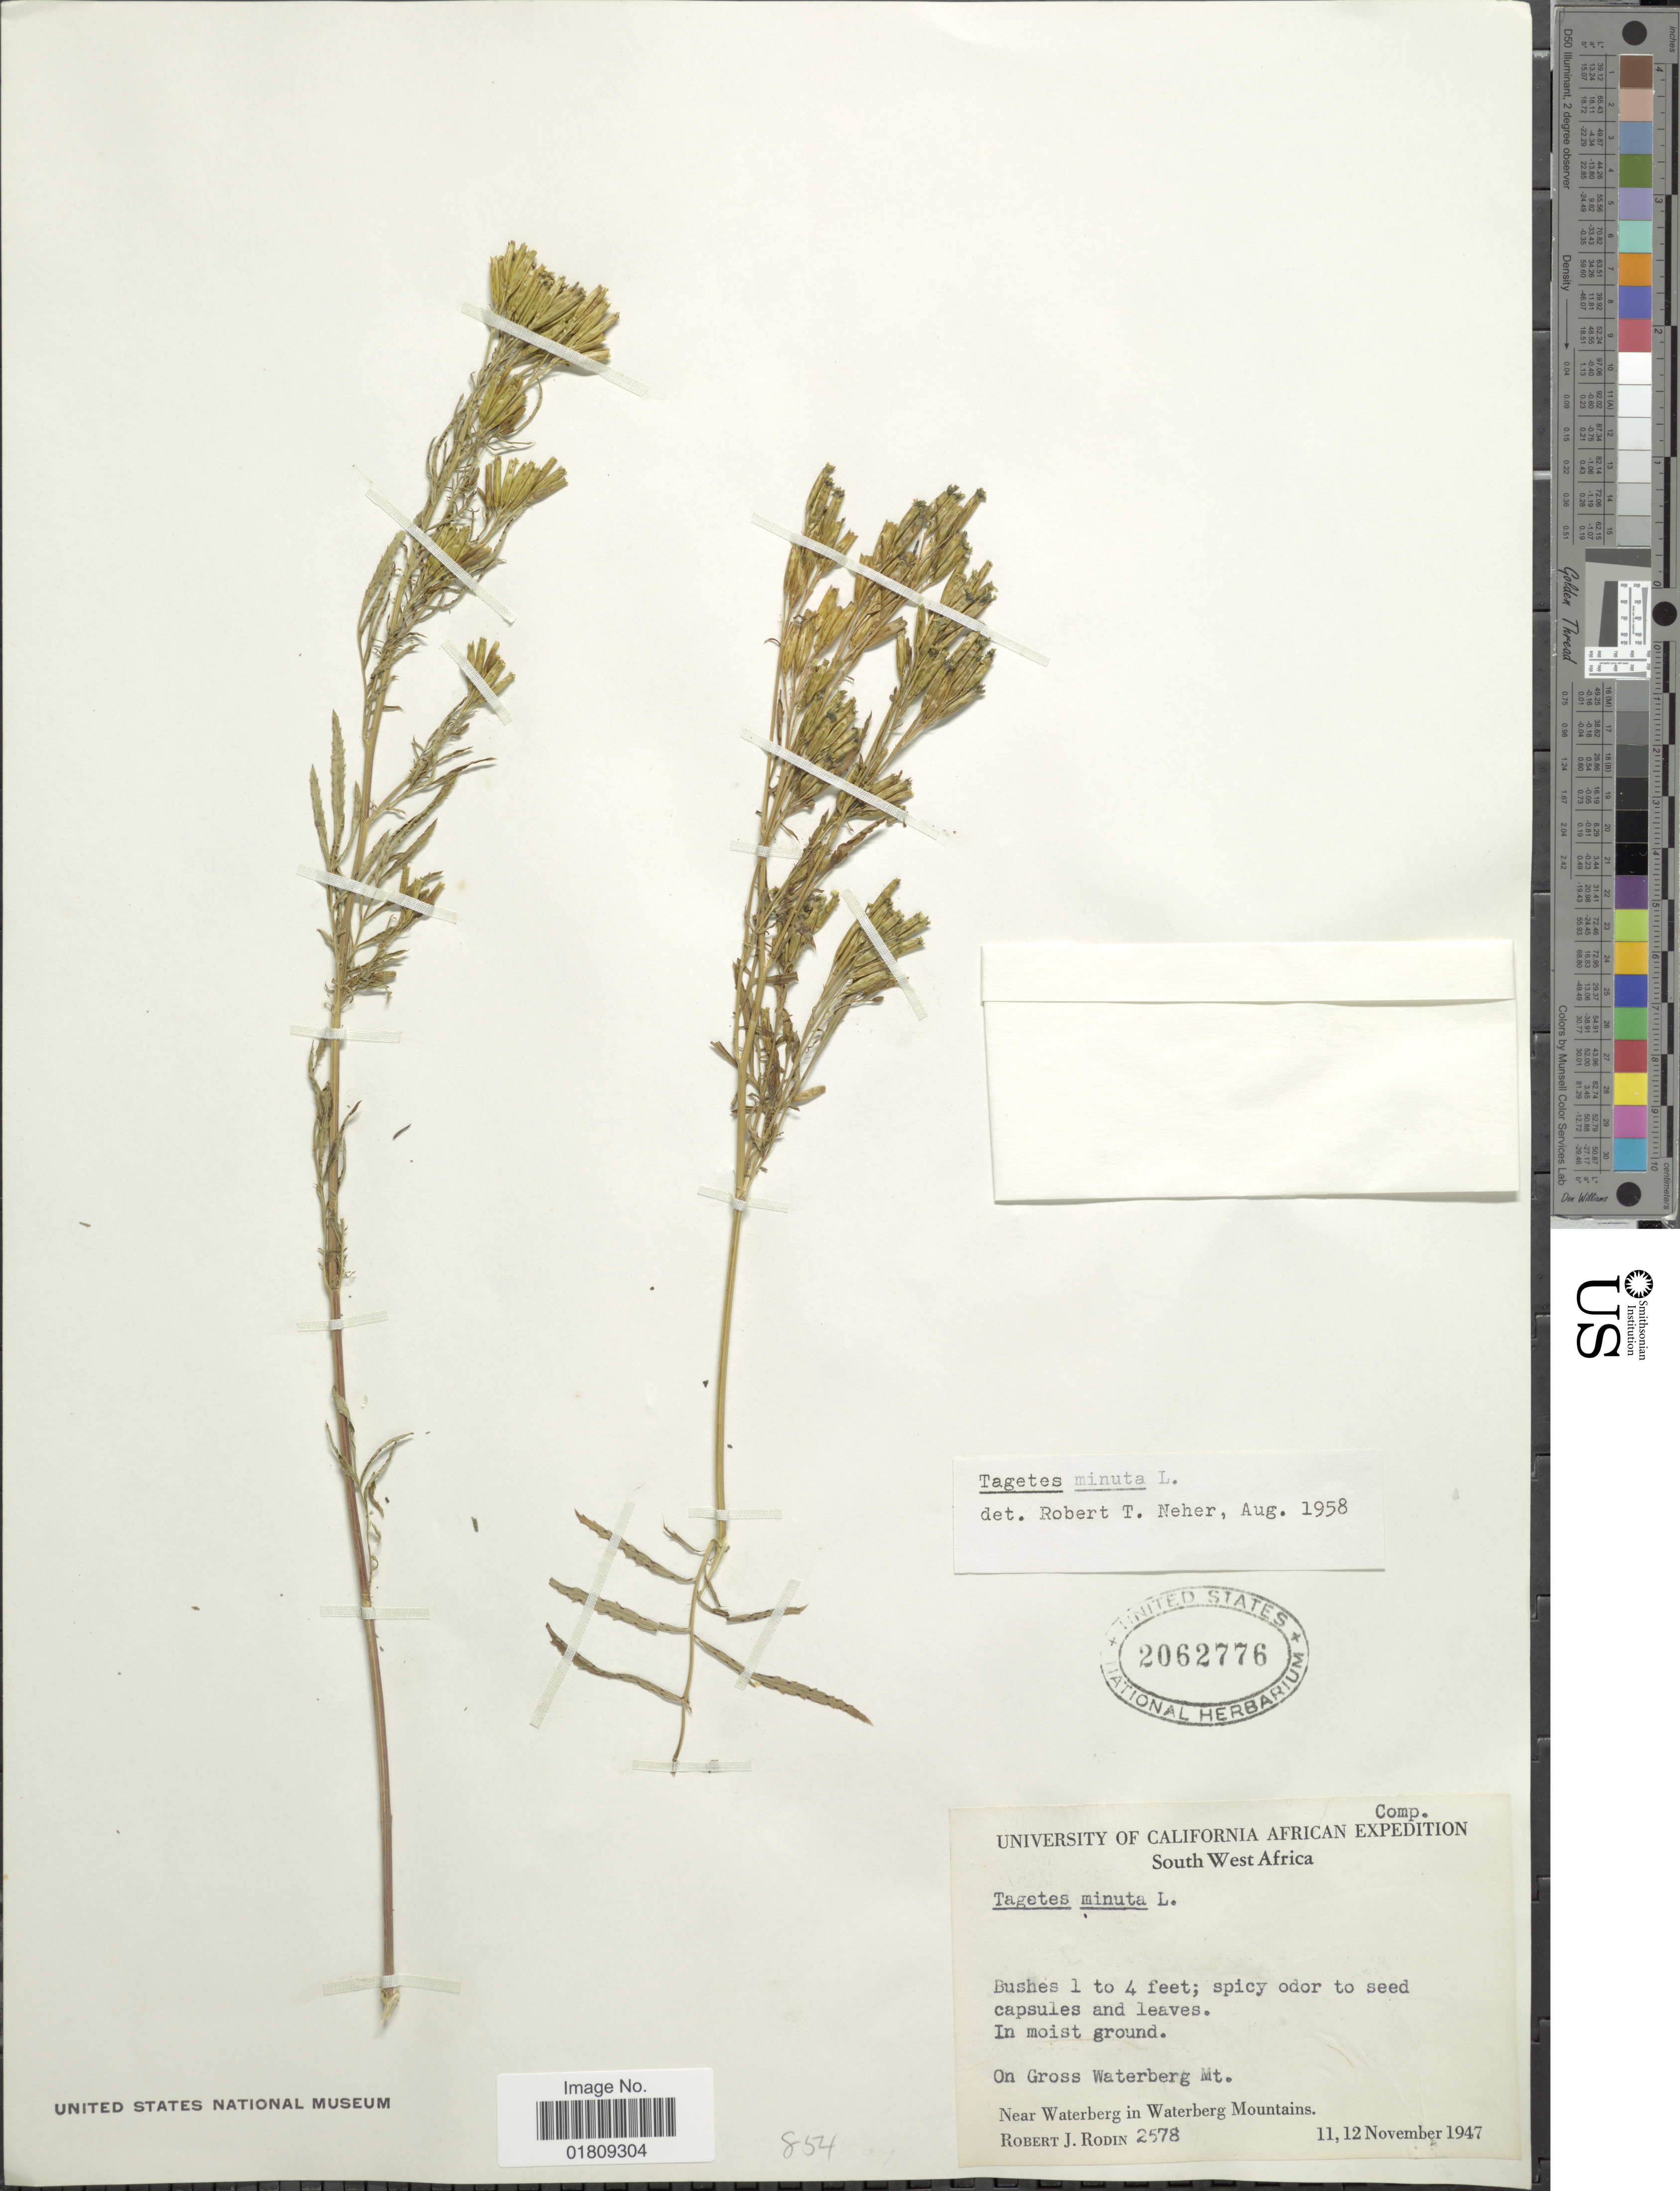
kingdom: Plantae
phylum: Tracheophyta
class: Magnoliopsida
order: Asterales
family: Asteraceae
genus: Tagetes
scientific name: Tagetes minuta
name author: L.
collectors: R. J. Rodin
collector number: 2578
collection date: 1947-11-11/1947-11-12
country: Namibia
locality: South West Africa, on Gross Waterberg Mt., near Waterberg in Waterberg Mountains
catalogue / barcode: US 2062776